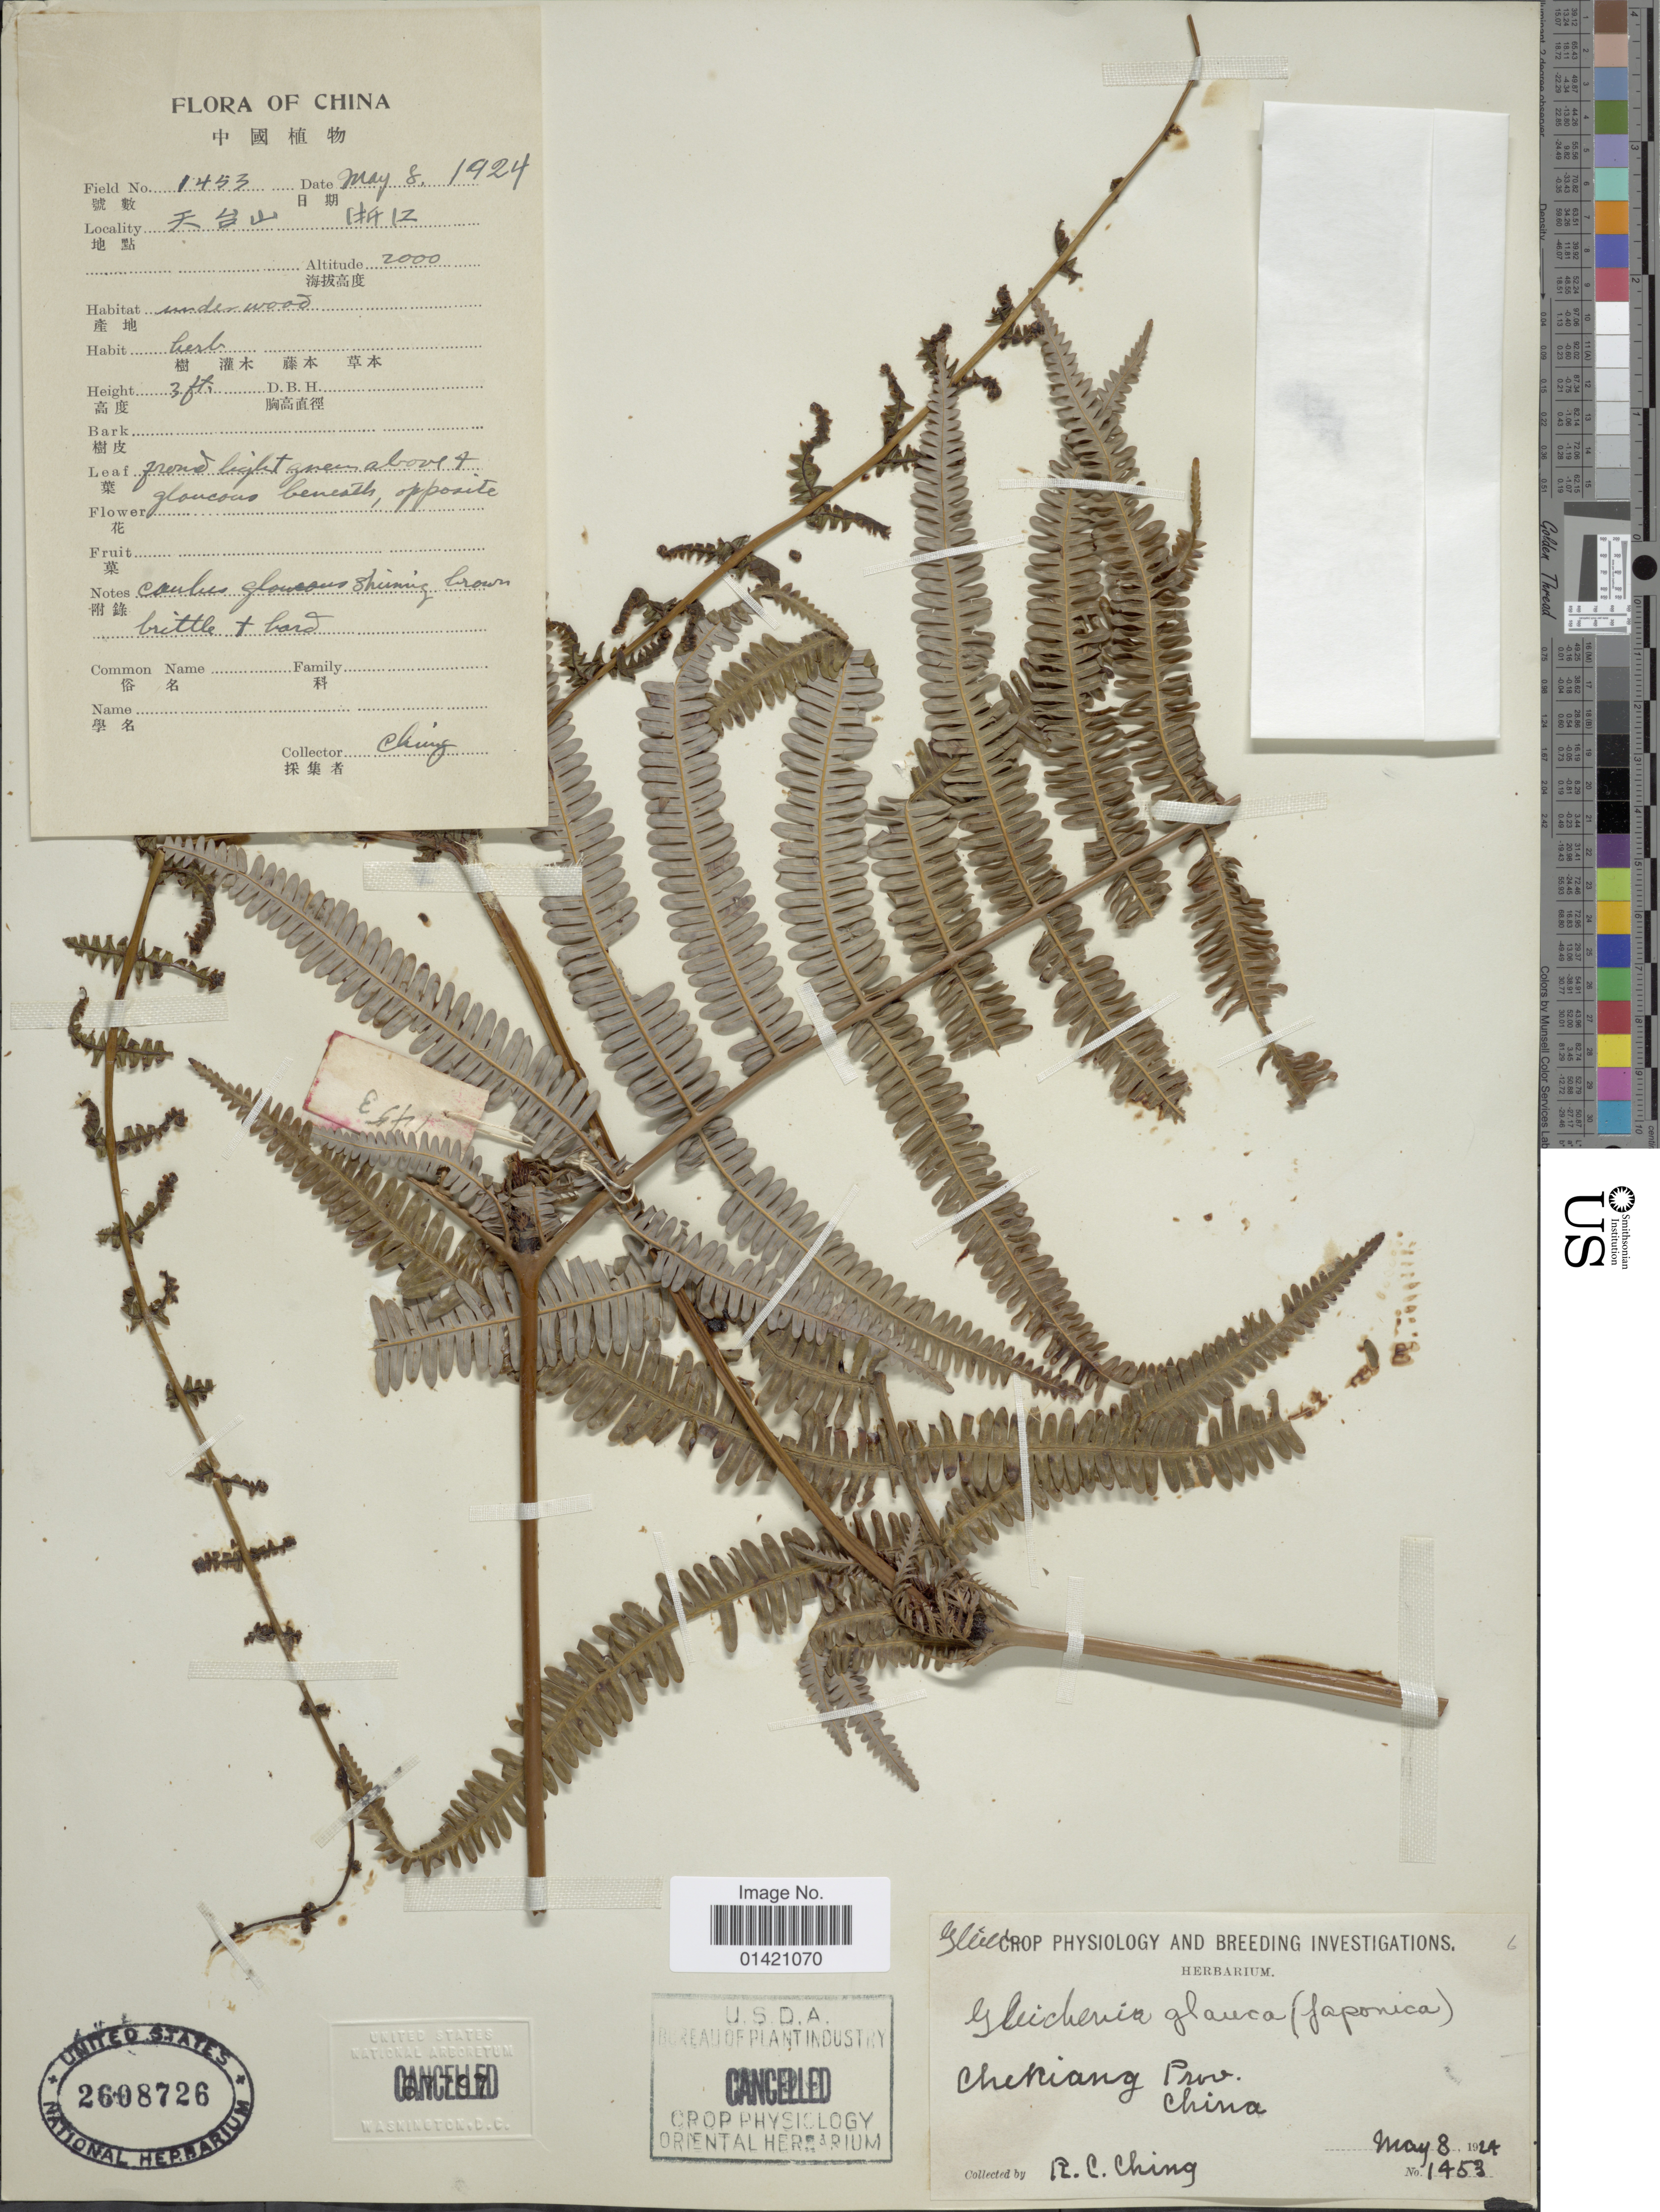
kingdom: Plantae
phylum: Tracheophyta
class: Polypodiopsida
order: Gleicheniales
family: Gleicheniaceae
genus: Diplopterygium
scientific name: Diplopterygium glaucum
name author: (Thunb. ex Houtt.) Nakai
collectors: R. C. Ching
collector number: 1453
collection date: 1924-05-08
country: China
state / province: Zhejiang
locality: Chekiang Prov.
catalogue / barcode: US 2608726